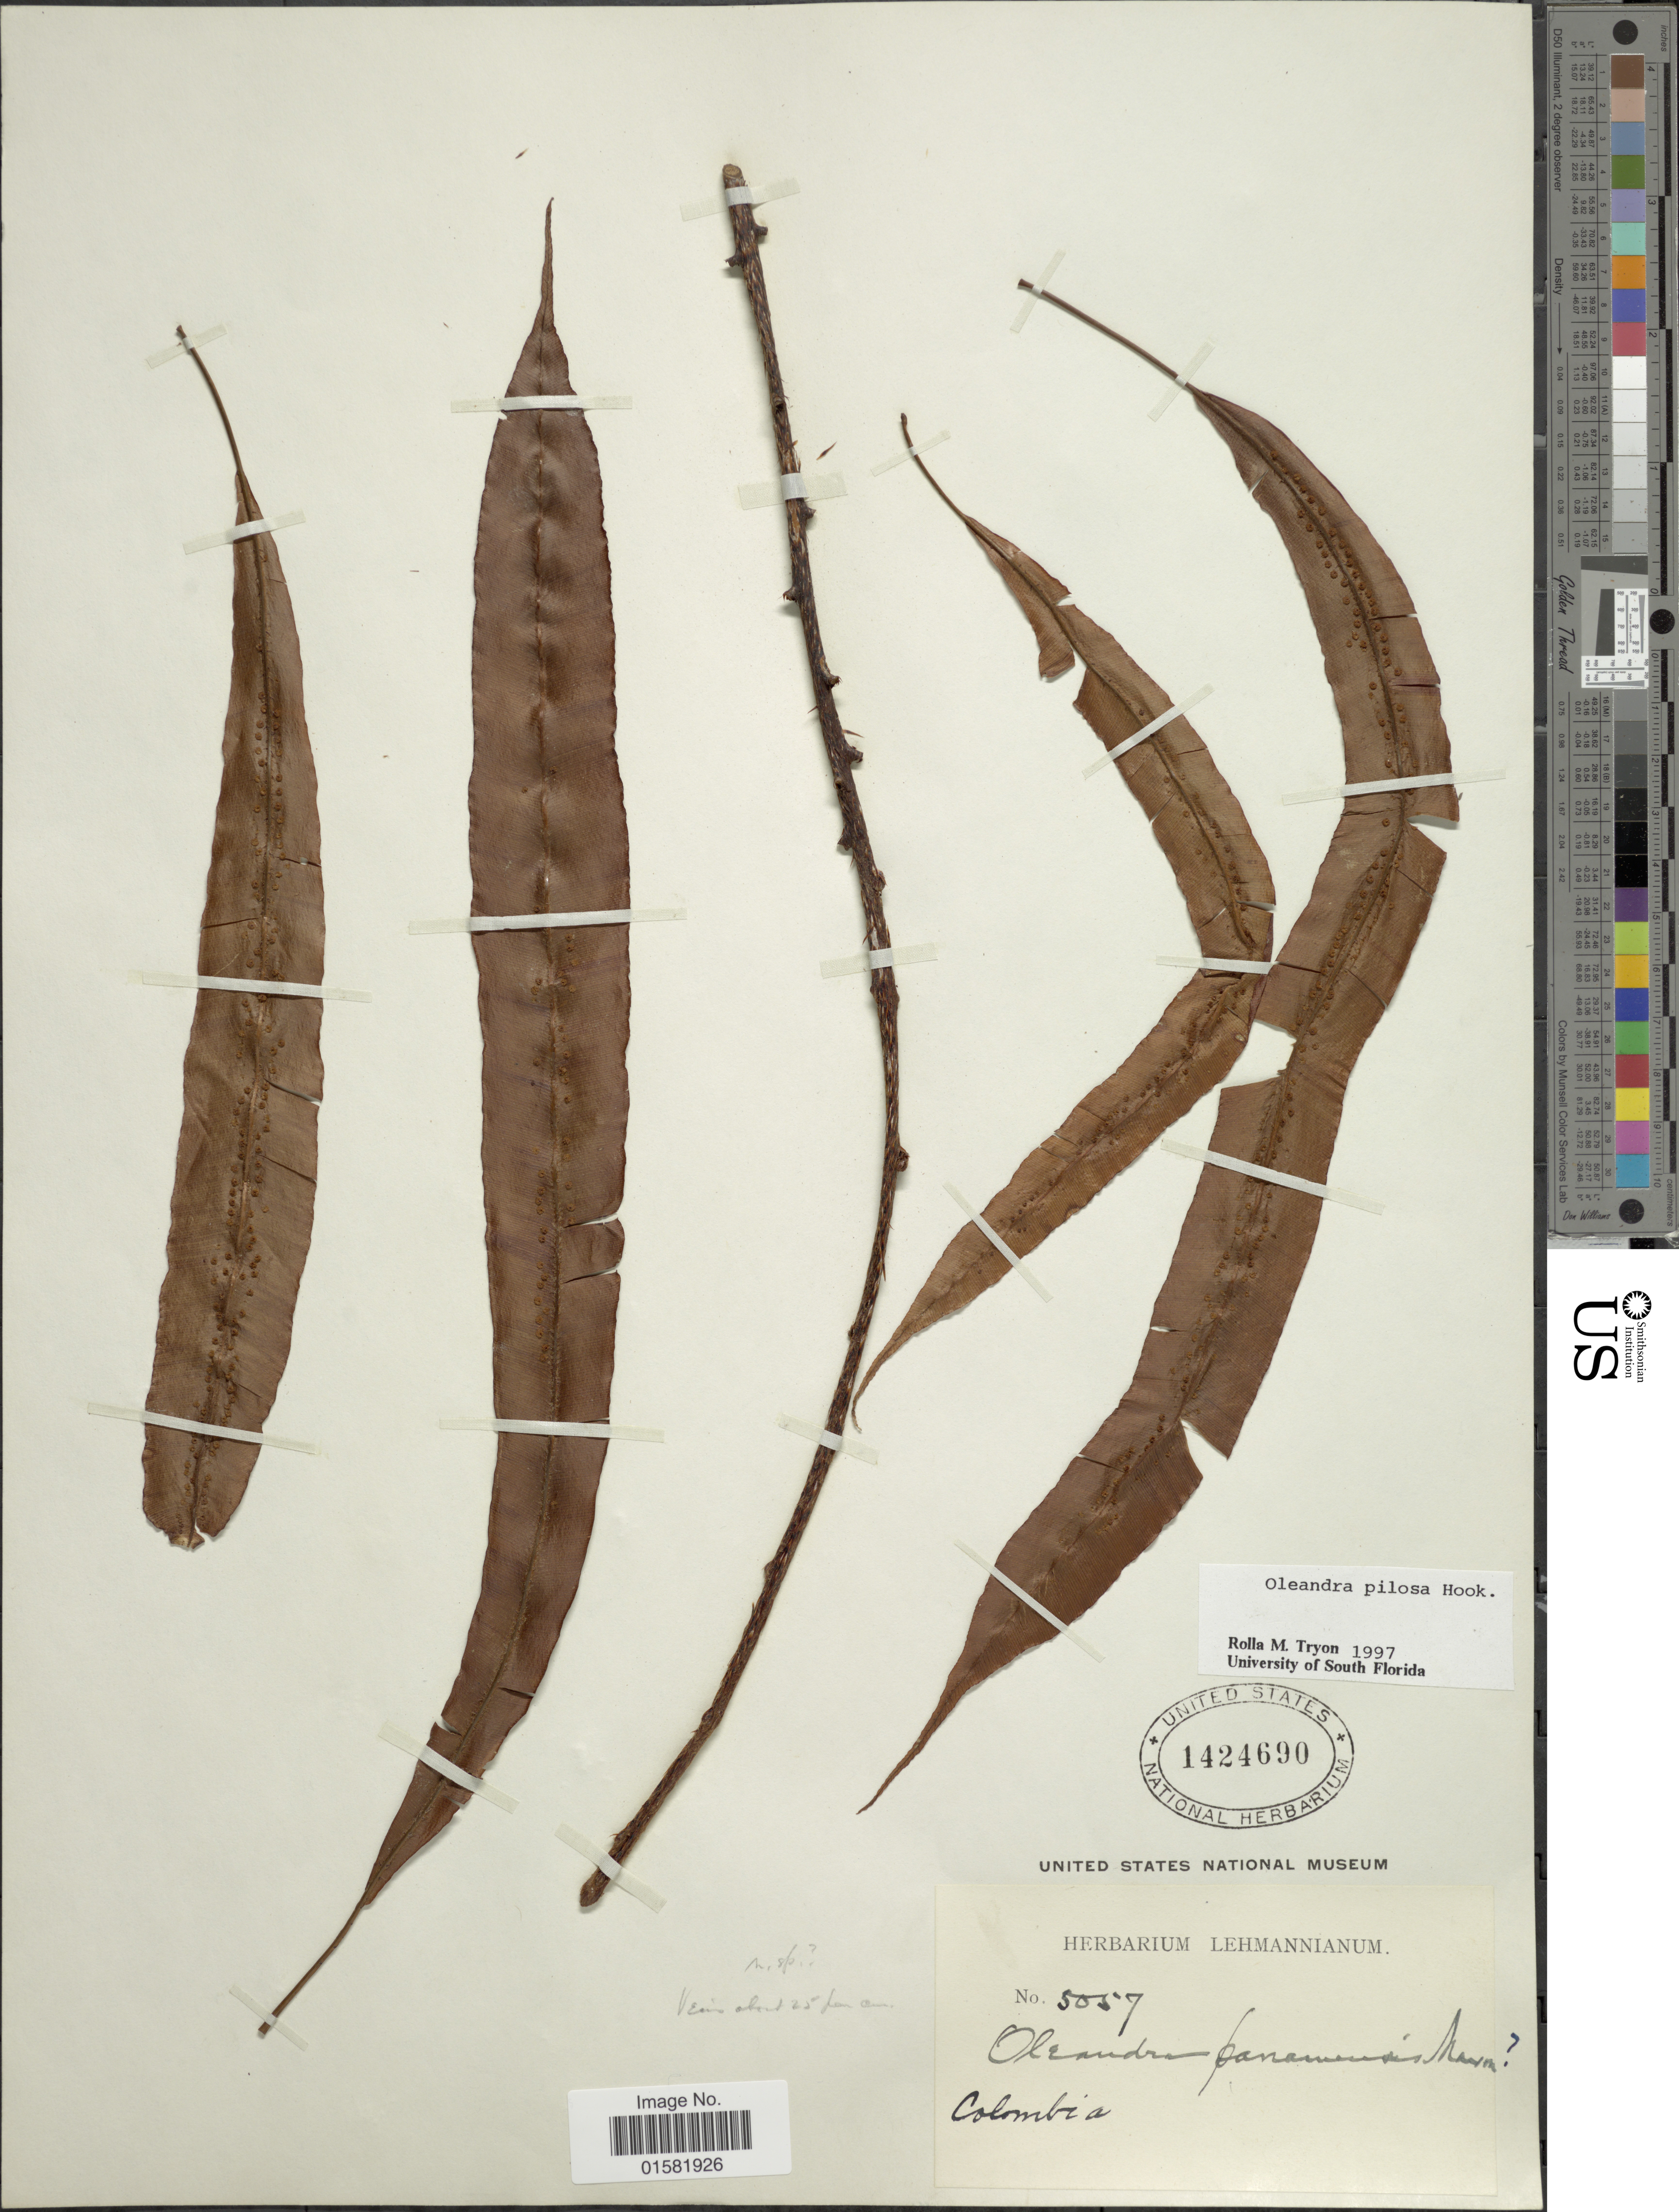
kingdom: Plantae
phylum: Tracheophyta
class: Polypodiopsida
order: Polypodiales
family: Oleandraceae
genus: Oleandra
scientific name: Oleandra pilosa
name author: Hook.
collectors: ex herb. Lehmannianum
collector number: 5057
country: Colombia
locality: Colombia.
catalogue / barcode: US 1424690